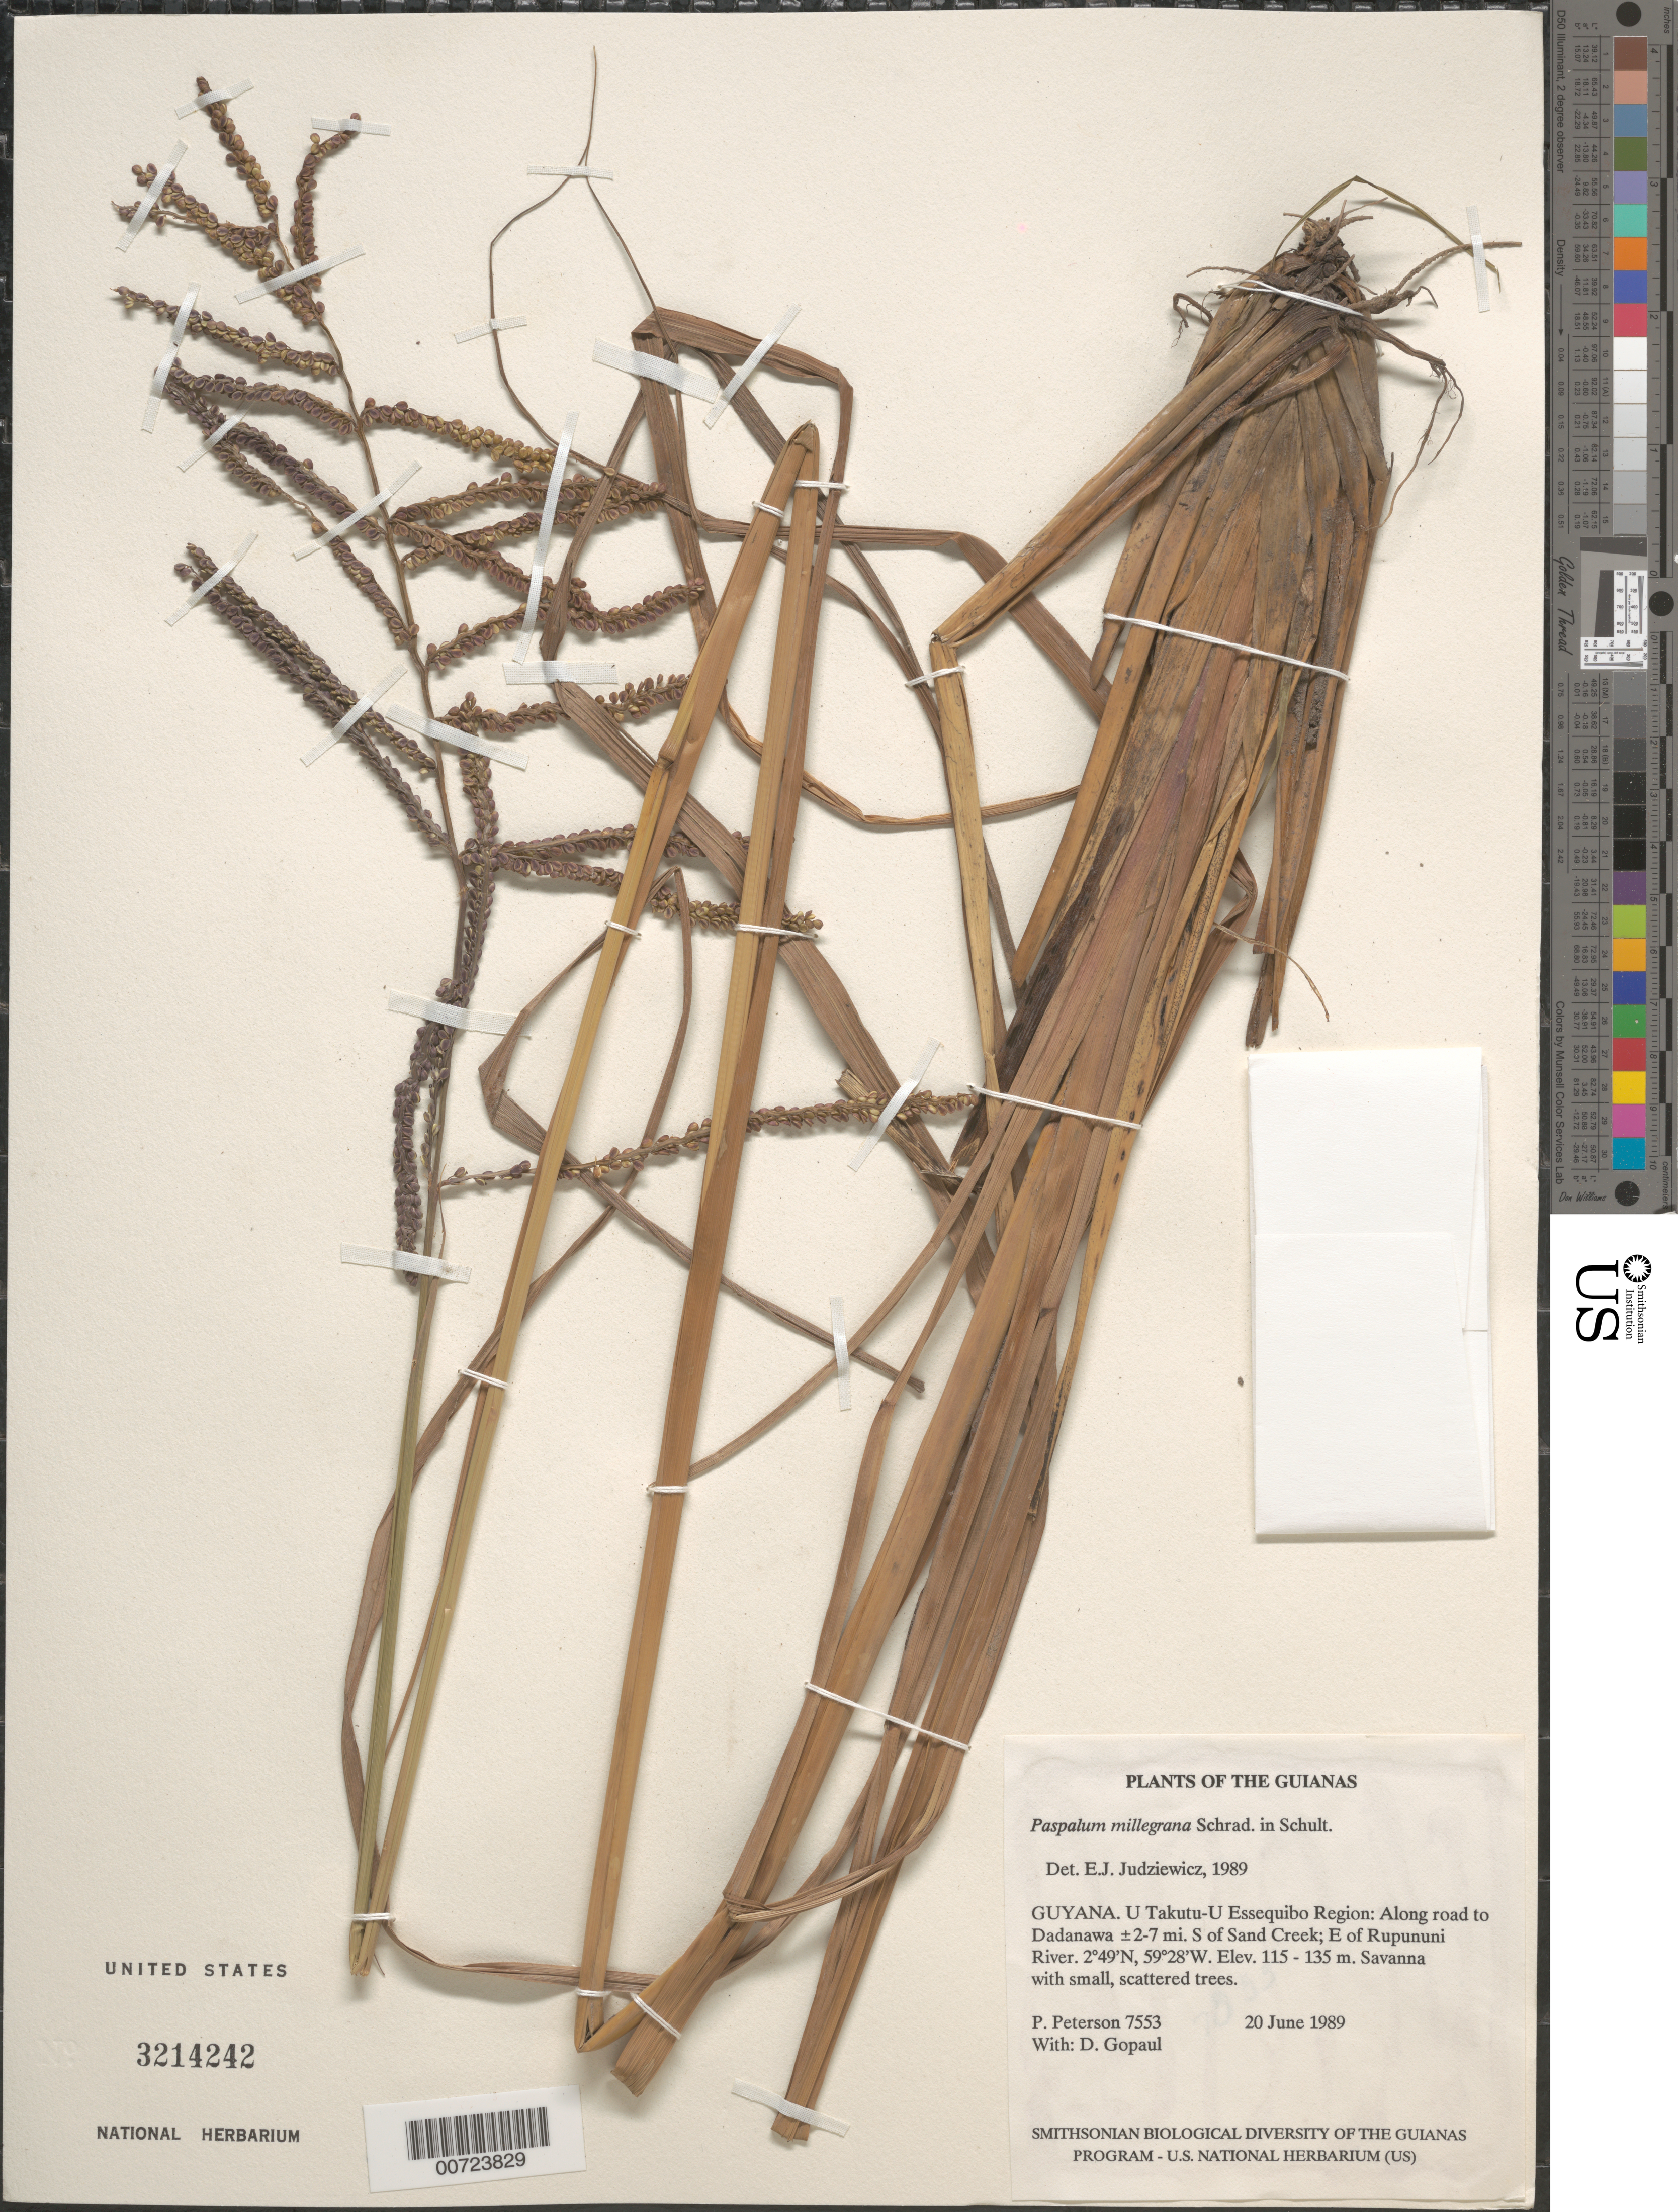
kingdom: Plantae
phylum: Tracheophyta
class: Liliopsida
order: Poales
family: Poaceae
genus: Paspalum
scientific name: Paspalum millegrana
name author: Schrad.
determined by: Judziewicz, E. J.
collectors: P. M. Peterson & D. Gopaul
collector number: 7553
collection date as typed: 20 June 1989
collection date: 1989-06-20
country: Guyana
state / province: U. Takutu-U. Essequibo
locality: Along road to Dadanawa ±2-7 mi. S of Sand Creek; E of Rupununi River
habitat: Savanna with small, scattered trees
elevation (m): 115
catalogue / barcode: US 3214242